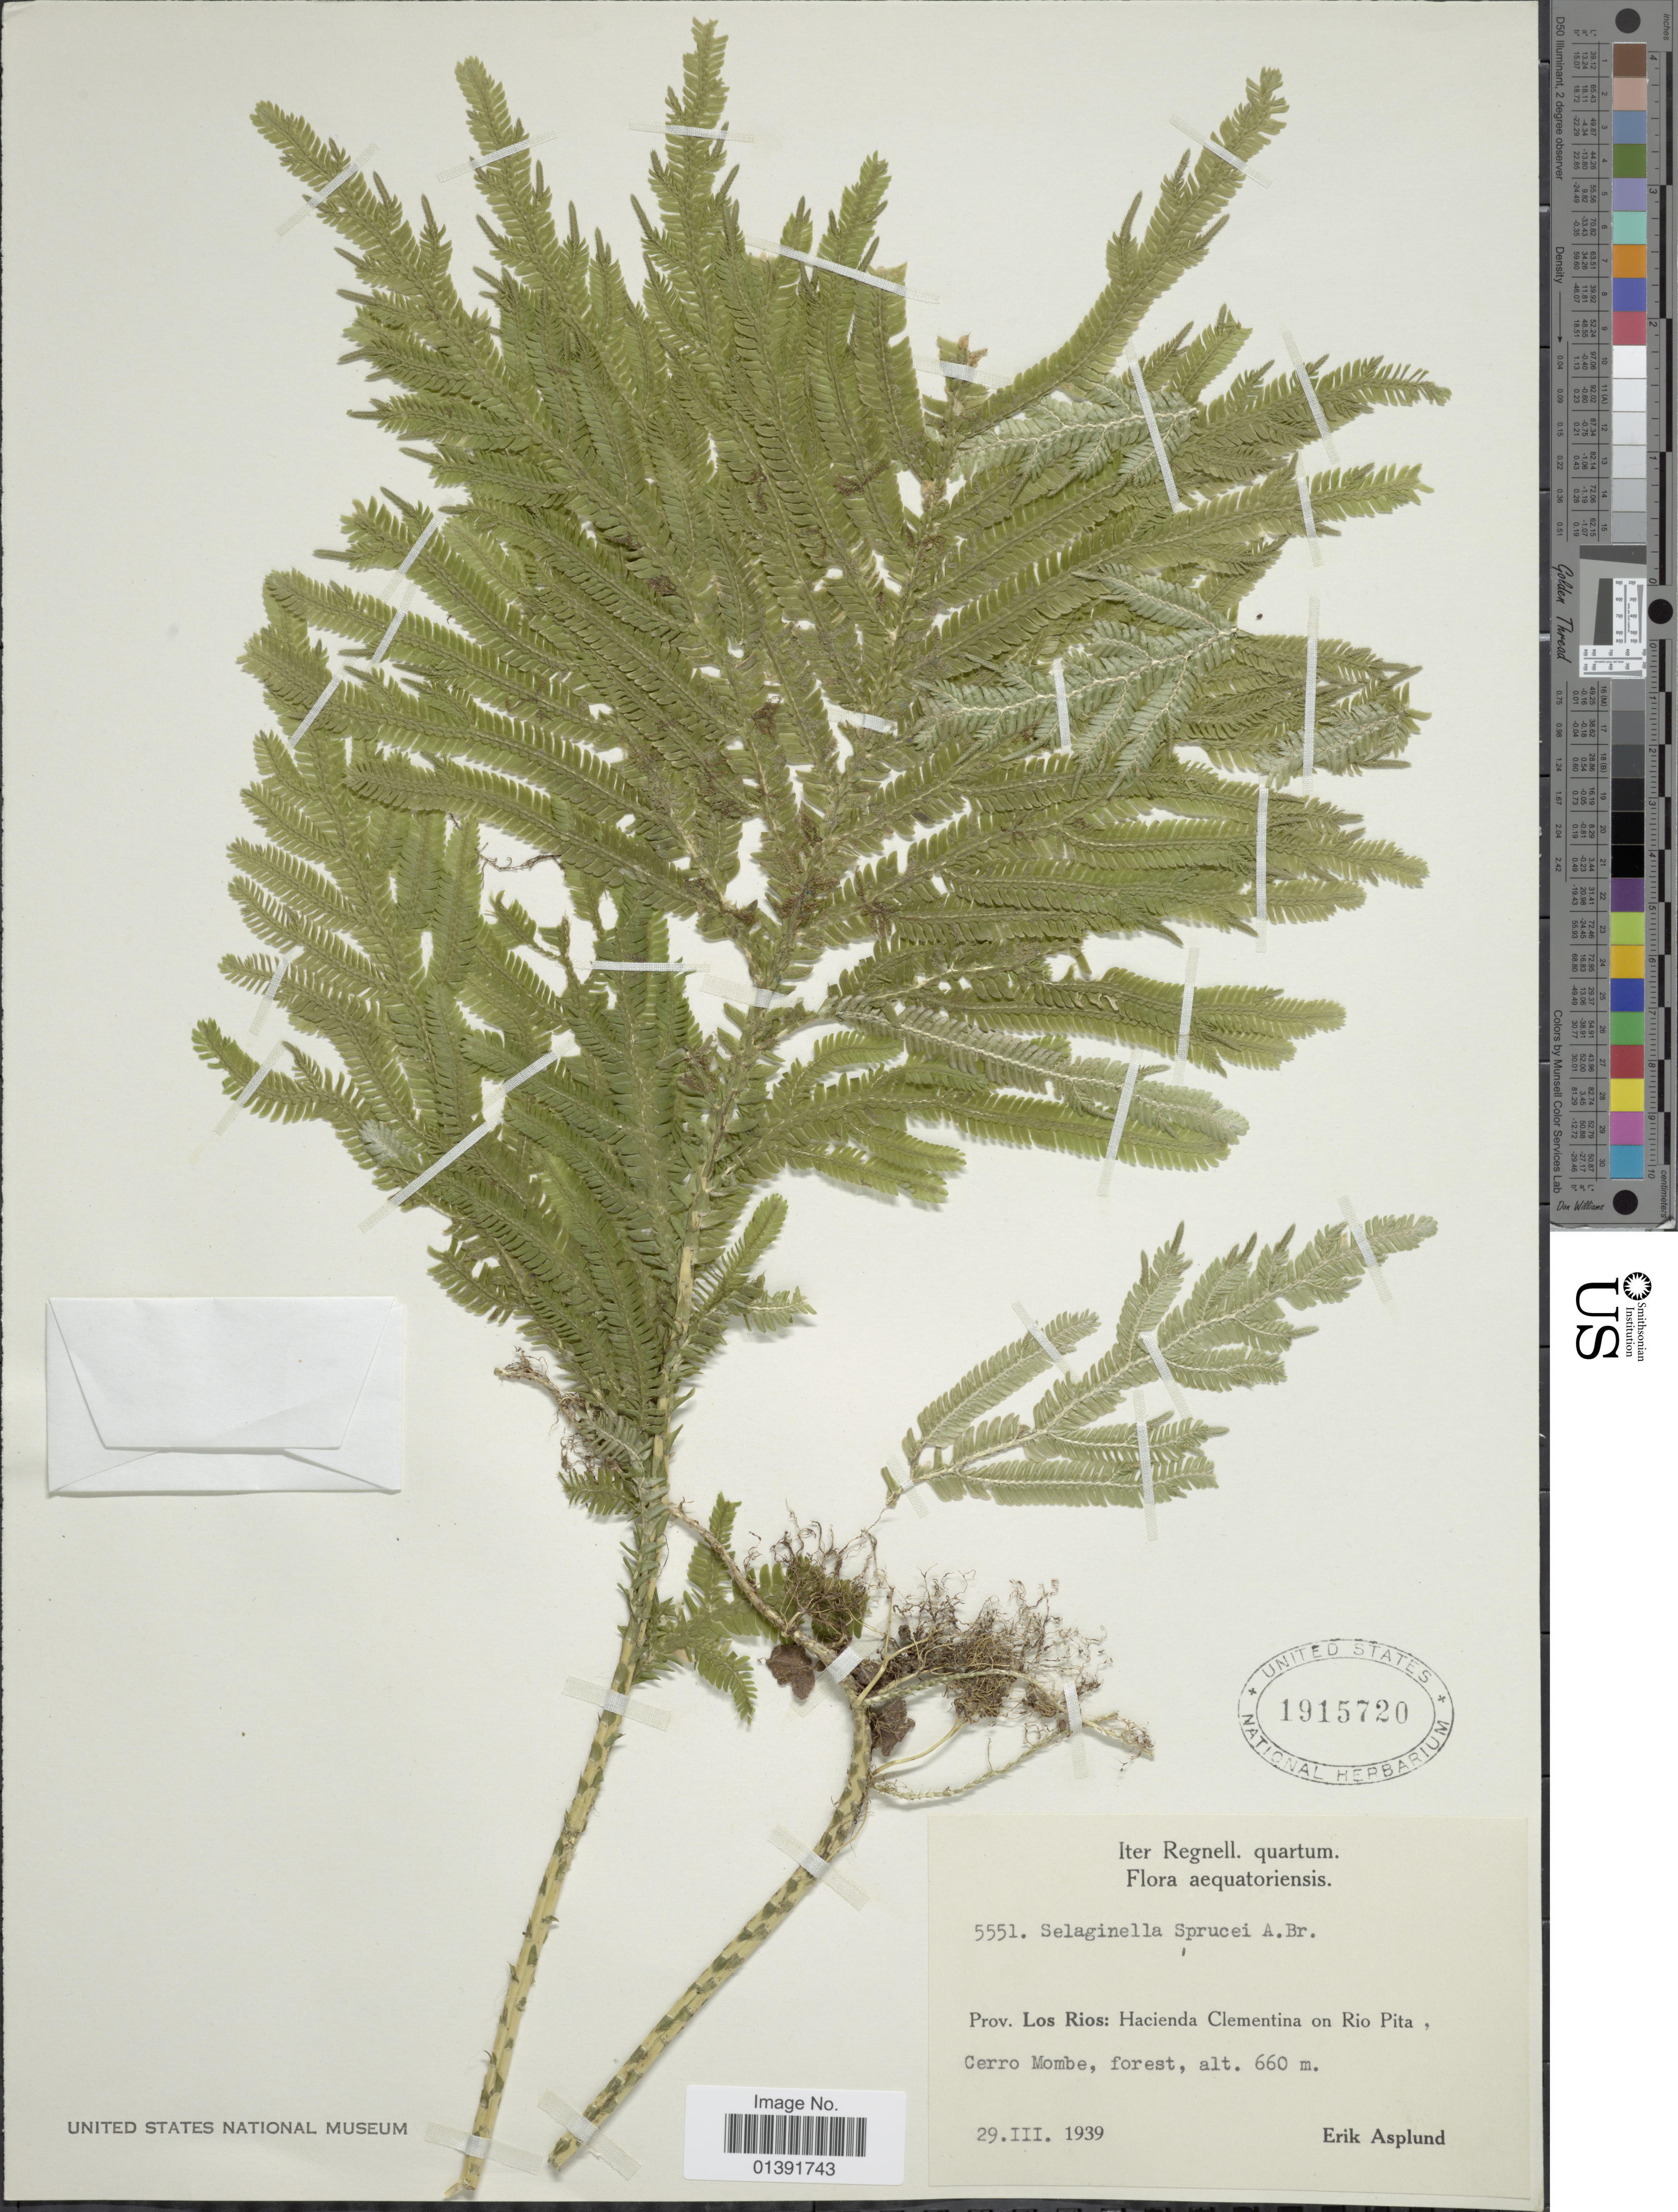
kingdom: Plantae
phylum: Tracheophyta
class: Lycopodiopsida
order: Selaginellales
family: Selaginellaceae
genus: Selaginella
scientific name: Selaginella sprucei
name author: Hook.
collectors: E. Asplund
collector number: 5551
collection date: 1939-03-29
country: Ecuador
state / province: Los Ríos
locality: Aequatoriensis, Hacienda Clementina on Rio Pita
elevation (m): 660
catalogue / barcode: US 1915720